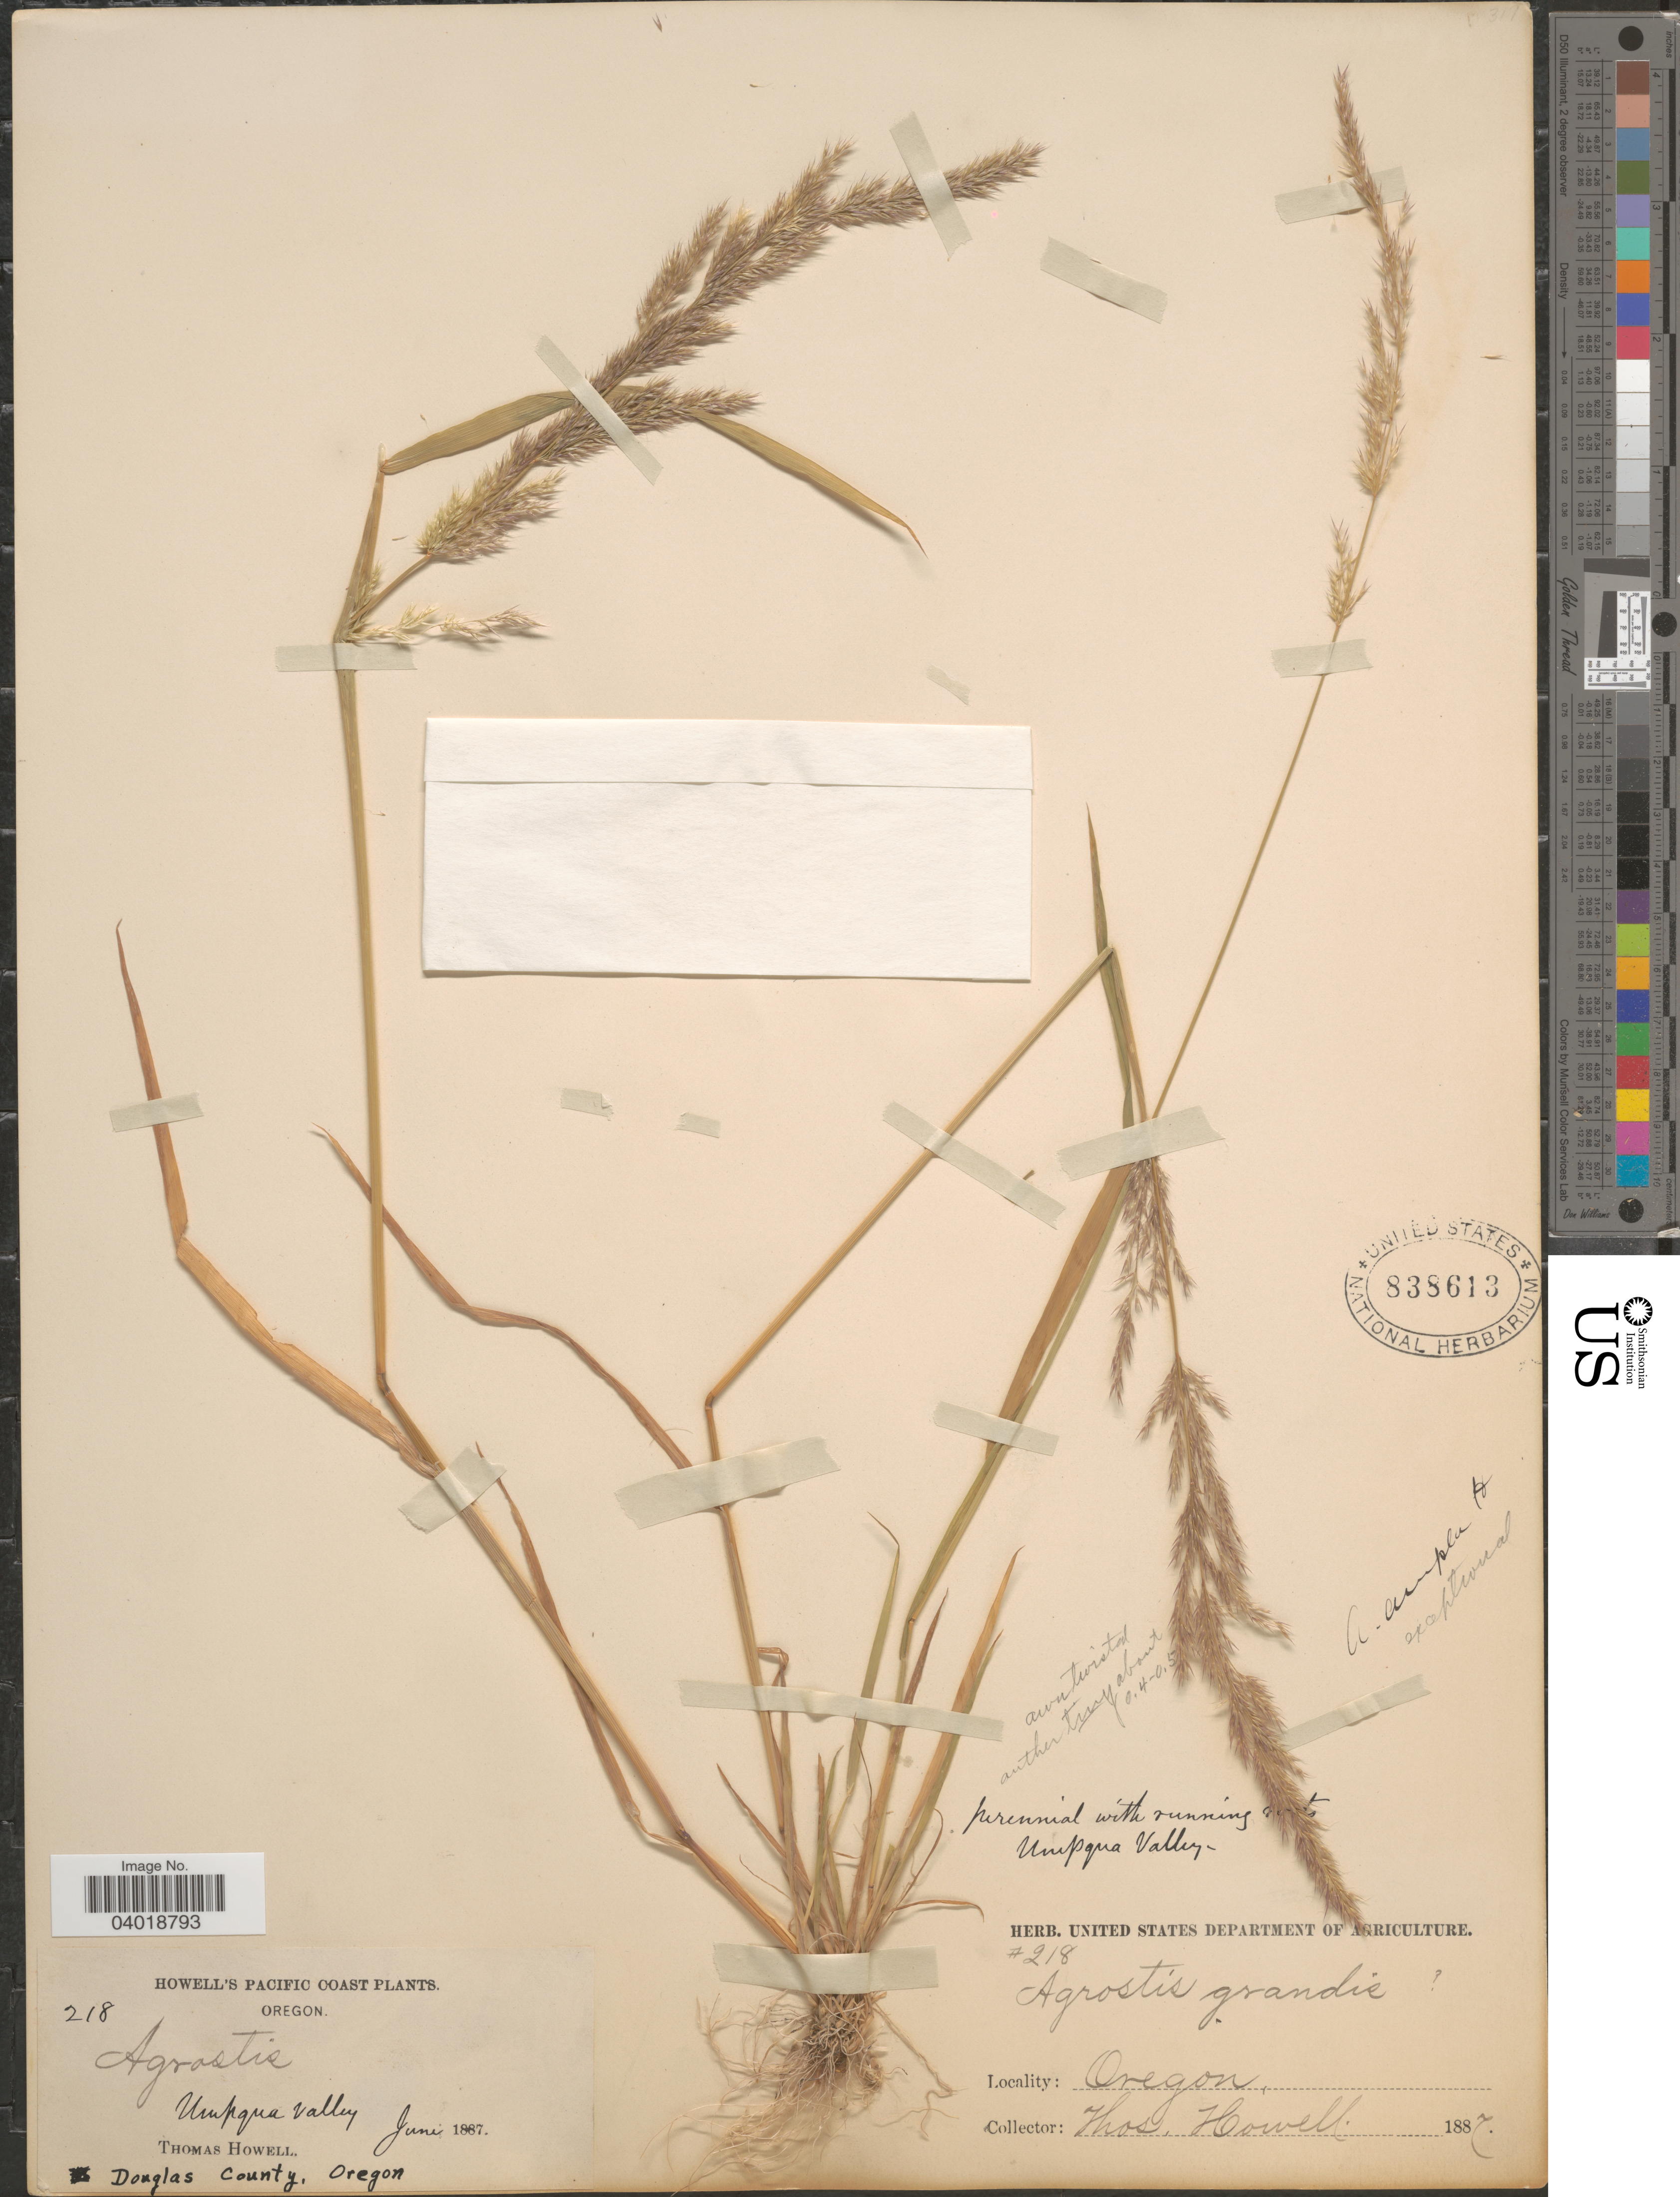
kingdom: Plantae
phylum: Tracheophyta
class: Liliopsida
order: Poales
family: Poaceae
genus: Agrostis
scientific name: Agrostis exarata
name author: Trin.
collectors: T. Howell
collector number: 218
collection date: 1887-06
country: United States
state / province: Oregon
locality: Pacific Coast. Umpqua Valley. Douglas County.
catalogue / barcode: US 838613